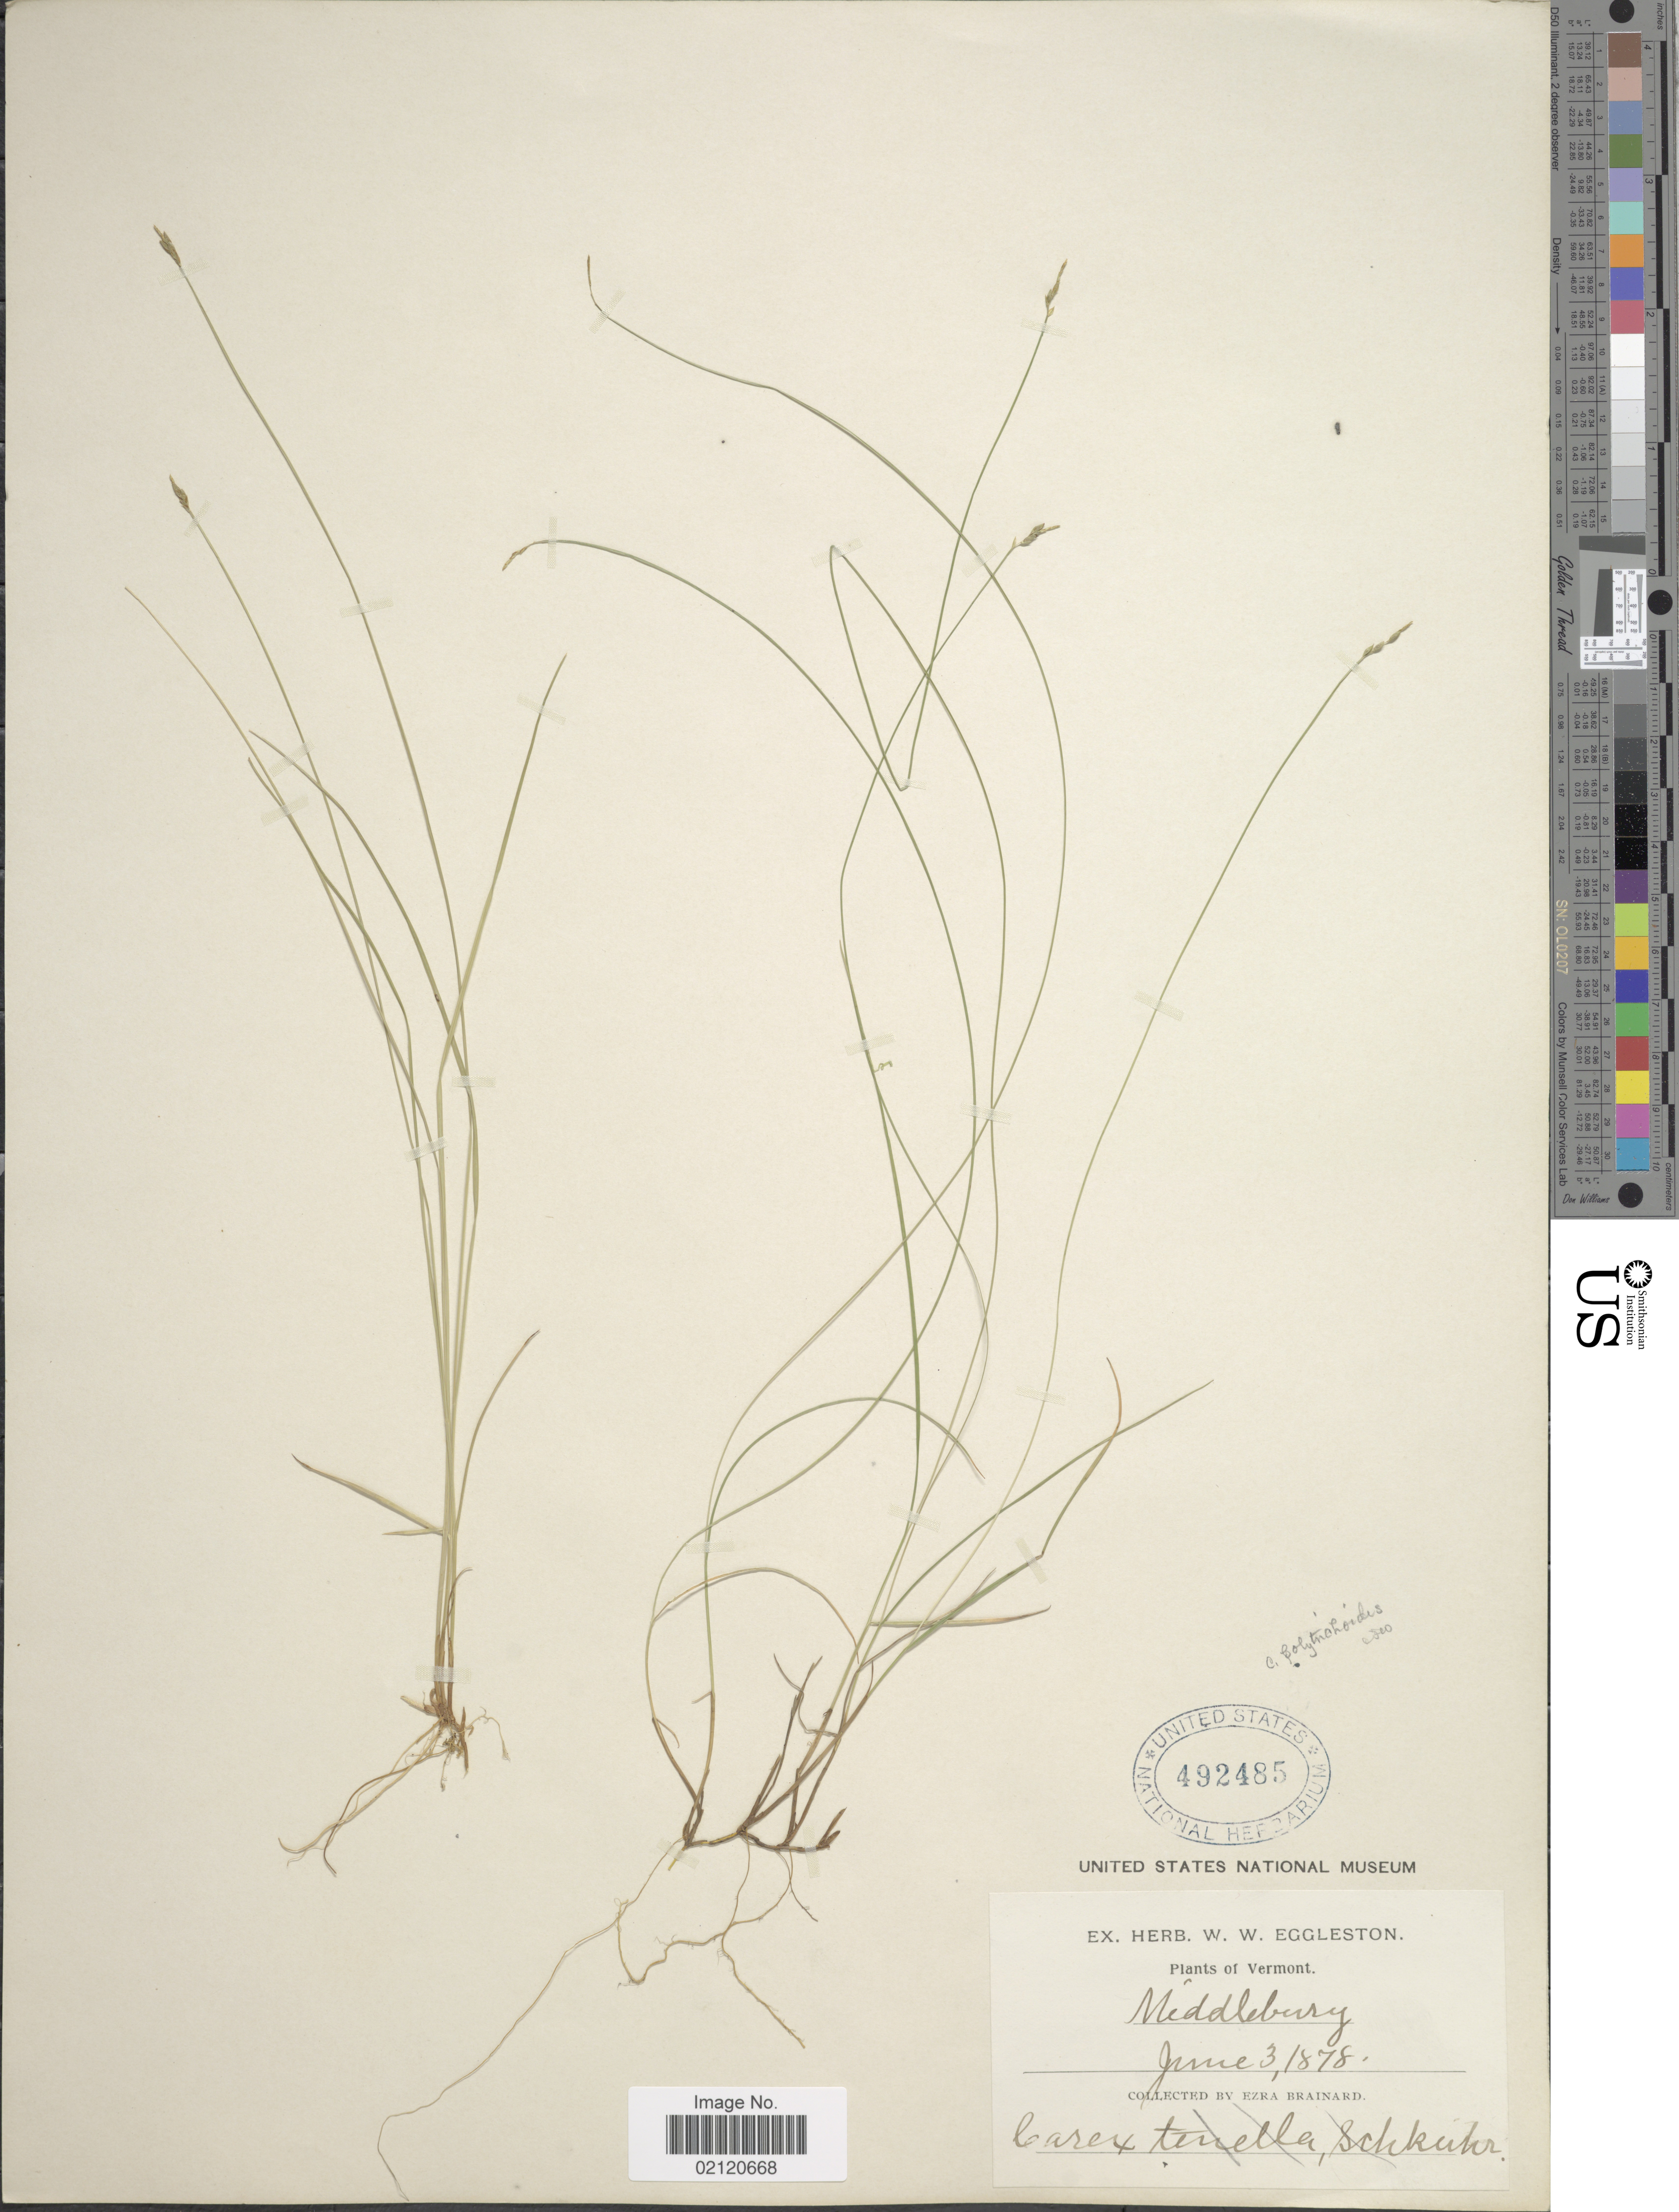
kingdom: Plantae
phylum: Tracheophyta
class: Liliopsida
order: Poales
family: Cyperaceae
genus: Carex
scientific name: Carex leptalea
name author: Wahlenb.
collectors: E. Brainard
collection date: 1878-06-03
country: United States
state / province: Vermont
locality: Middleburg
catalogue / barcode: US 492485